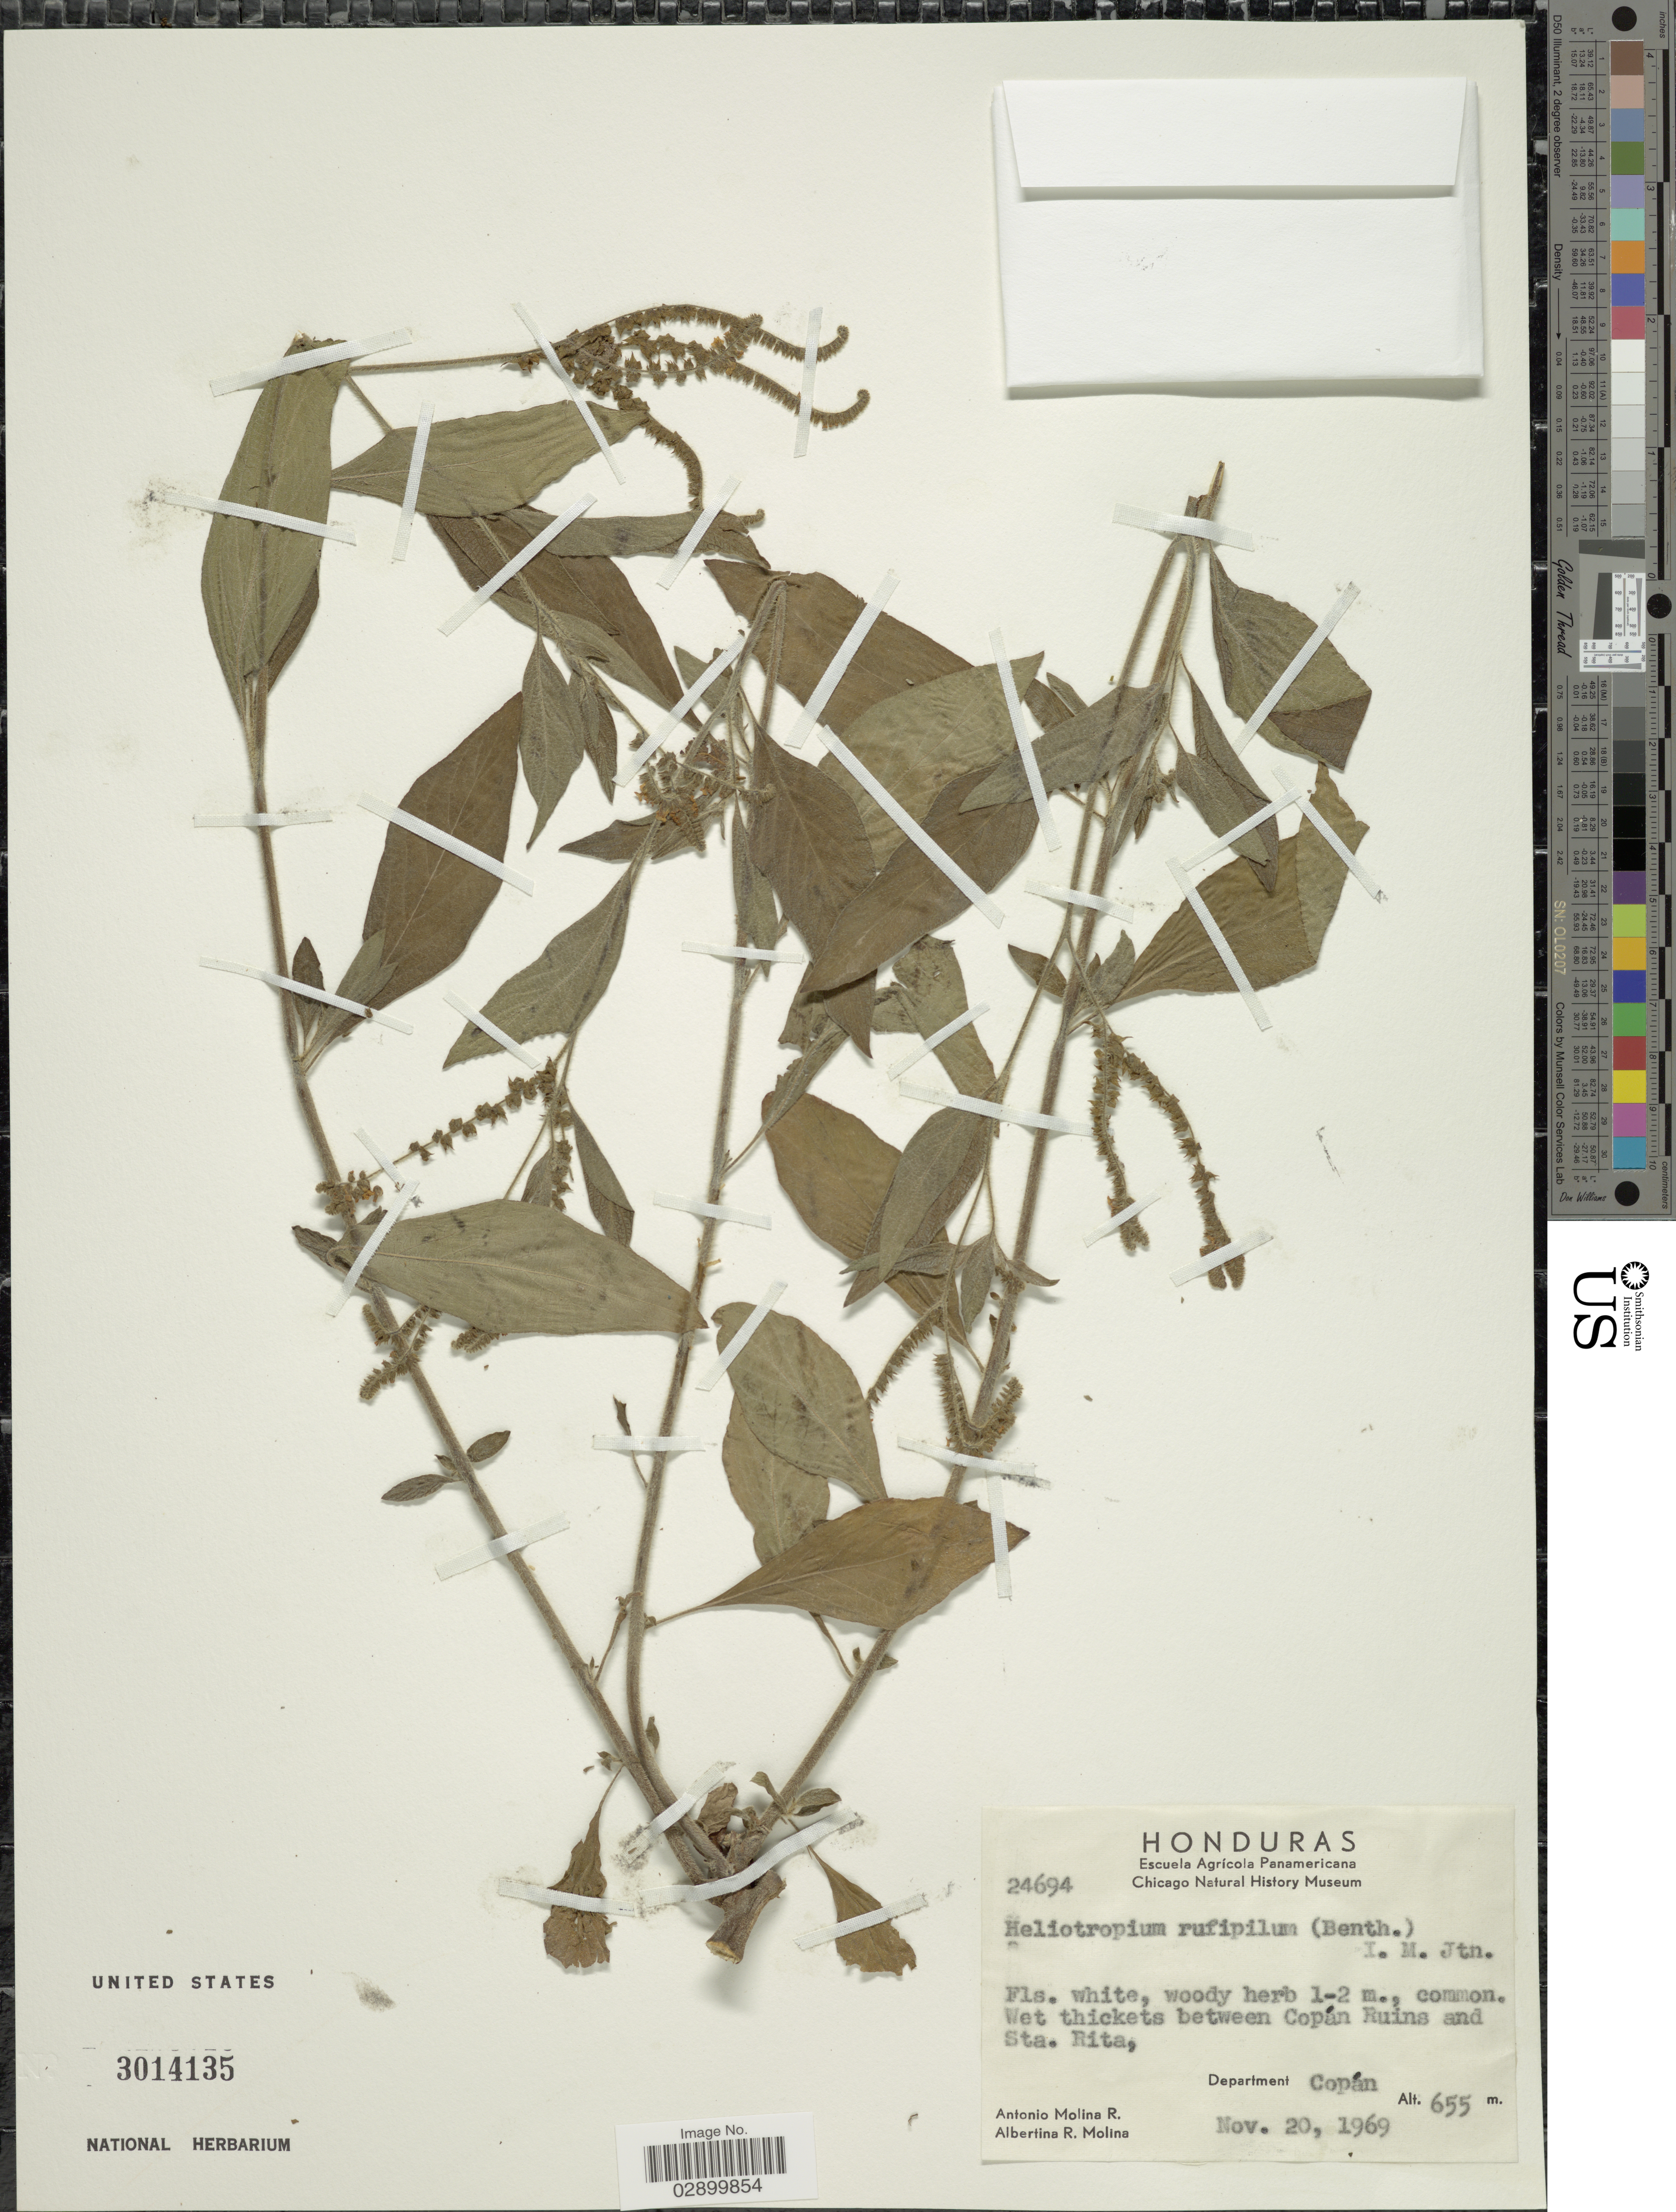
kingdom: Plantae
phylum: Tracheophyta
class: Magnoliopsida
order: Boraginales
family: Heliotropiaceae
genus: Heliotropium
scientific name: Heliotropium rufipilum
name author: (Benth.) I.M. Johnst.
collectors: A. Molina R. & A. R. Molina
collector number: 24694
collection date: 1969-11-20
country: Honduras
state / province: Copán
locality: Between Copán Ruins and Sta. Rita, Department Copán.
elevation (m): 655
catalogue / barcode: US 3014135